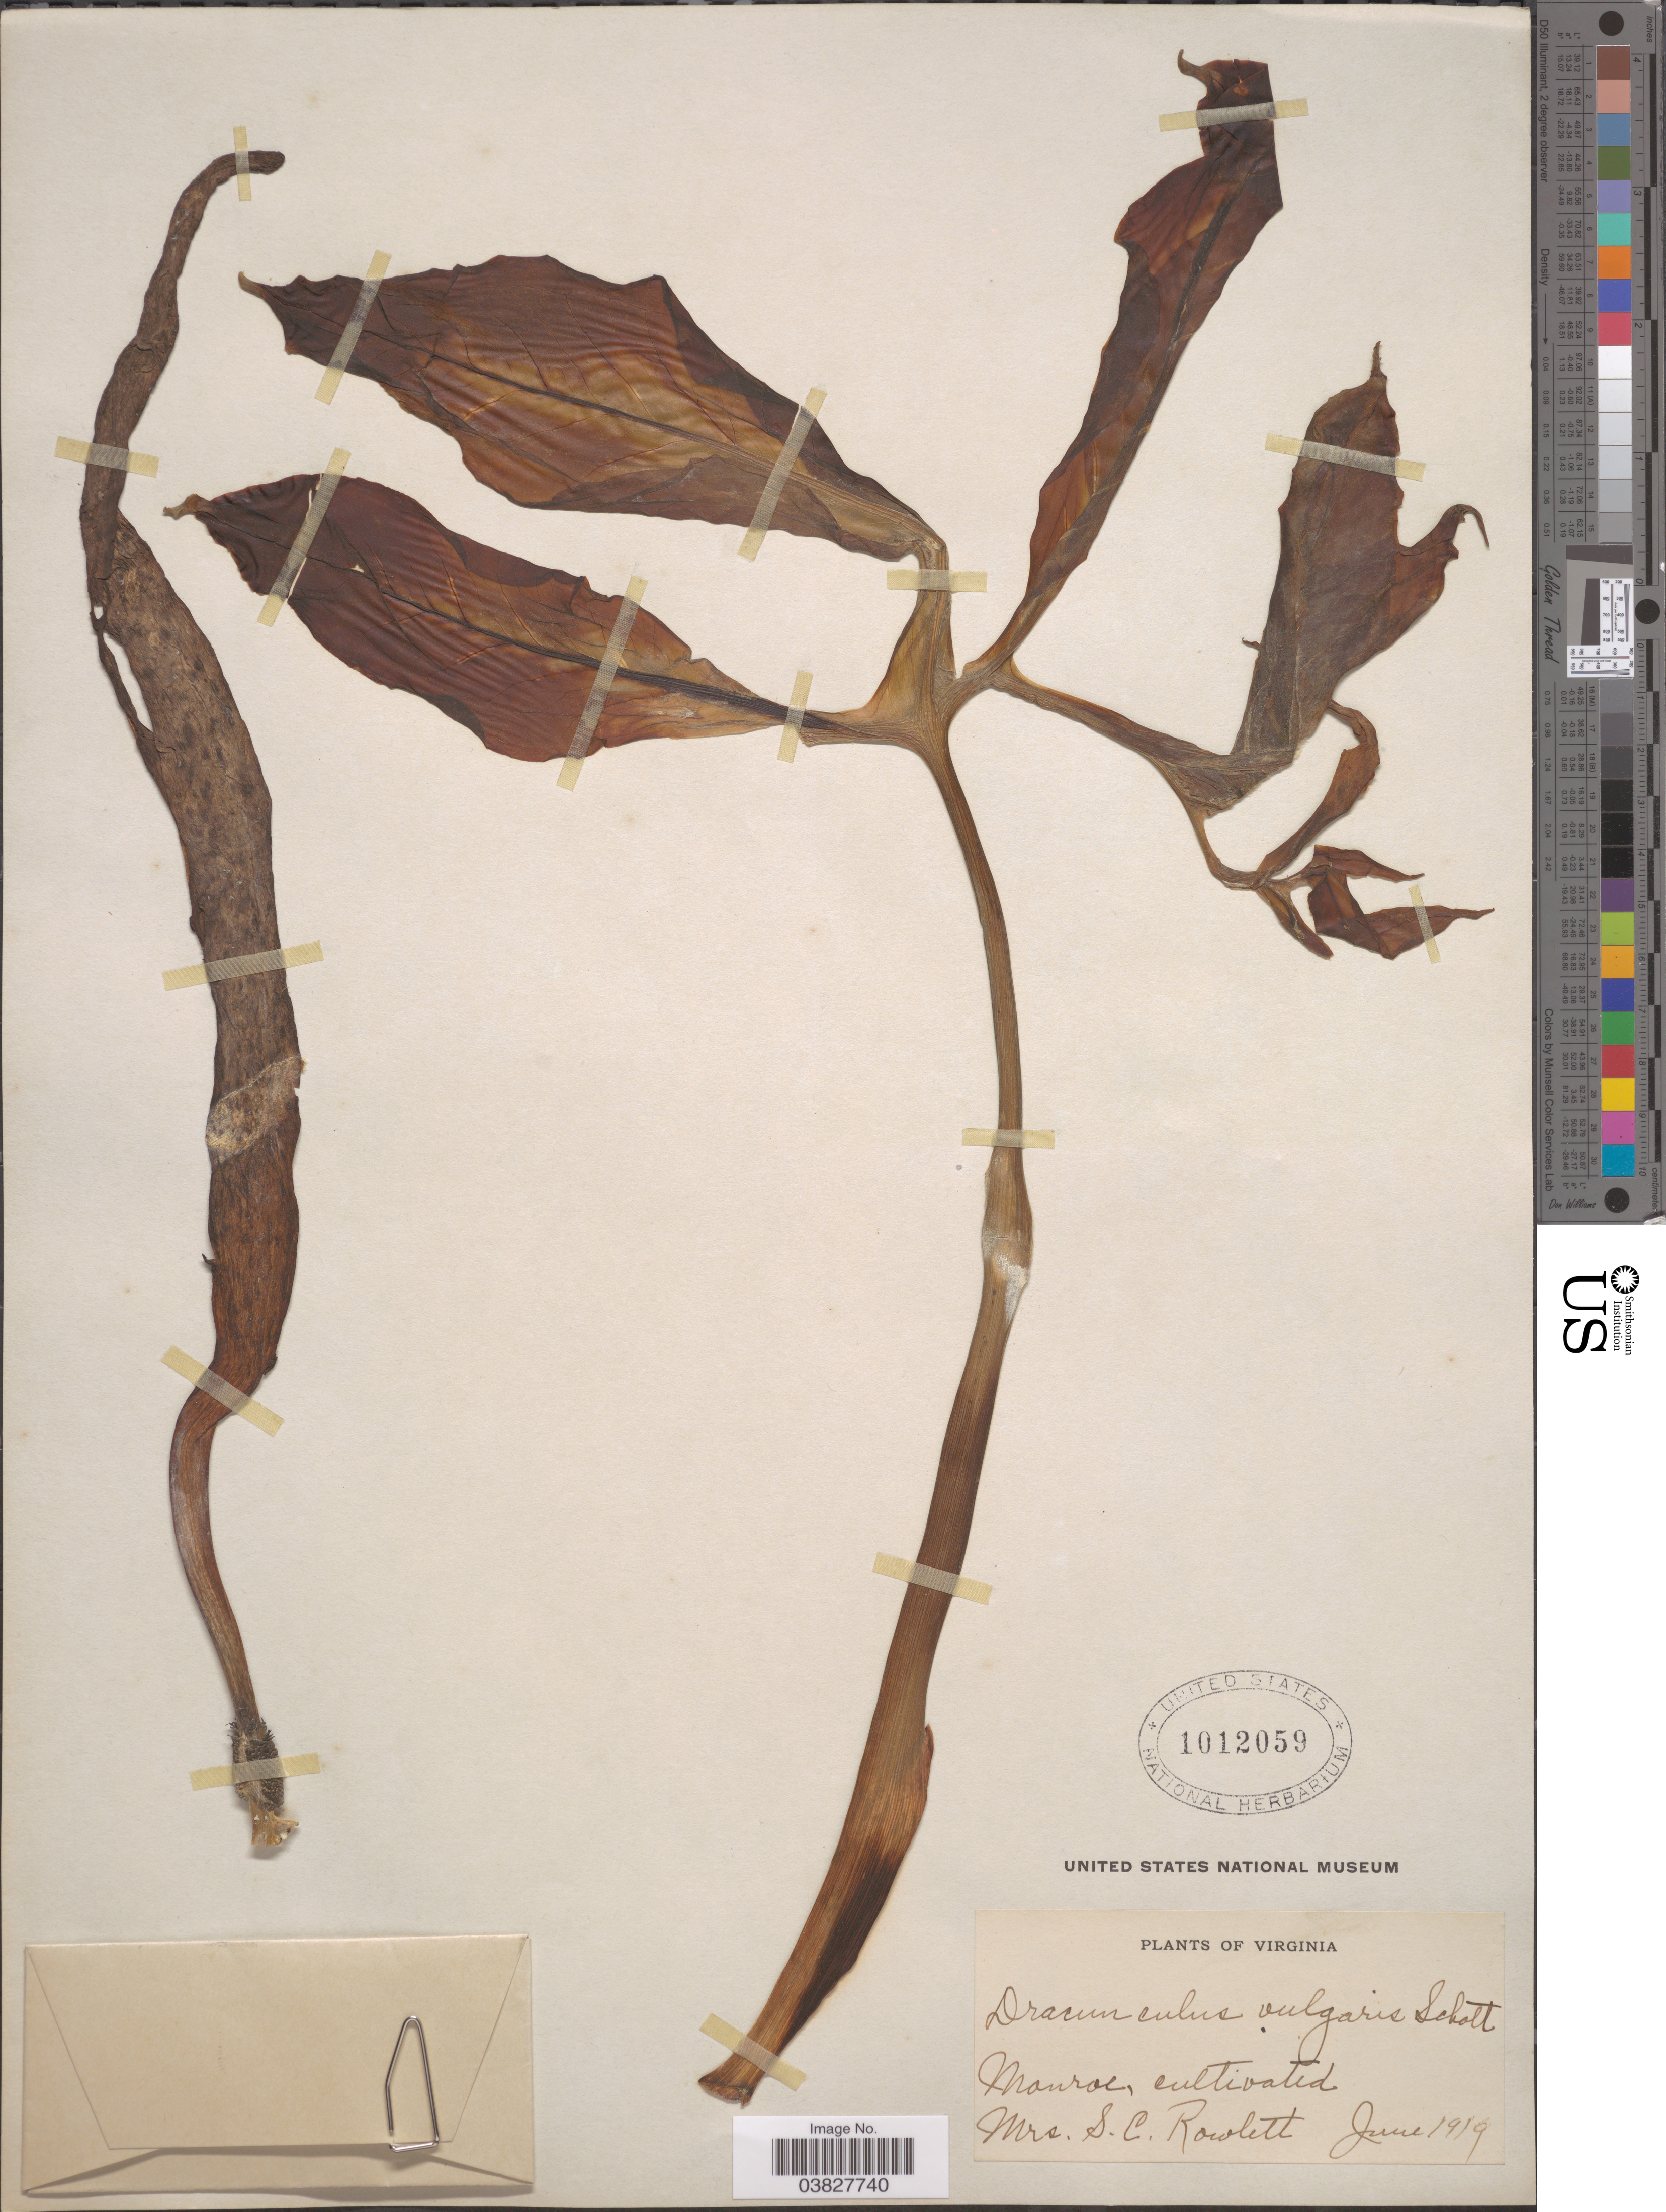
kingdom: Plantae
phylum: Tracheophyta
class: Liliopsida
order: Alismatales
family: Araceae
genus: Dracunculus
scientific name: Dracunculus vulgaris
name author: Schott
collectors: S. Rowlett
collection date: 1919-06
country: United States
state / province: Virginia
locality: Monroe.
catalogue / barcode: US 1012059